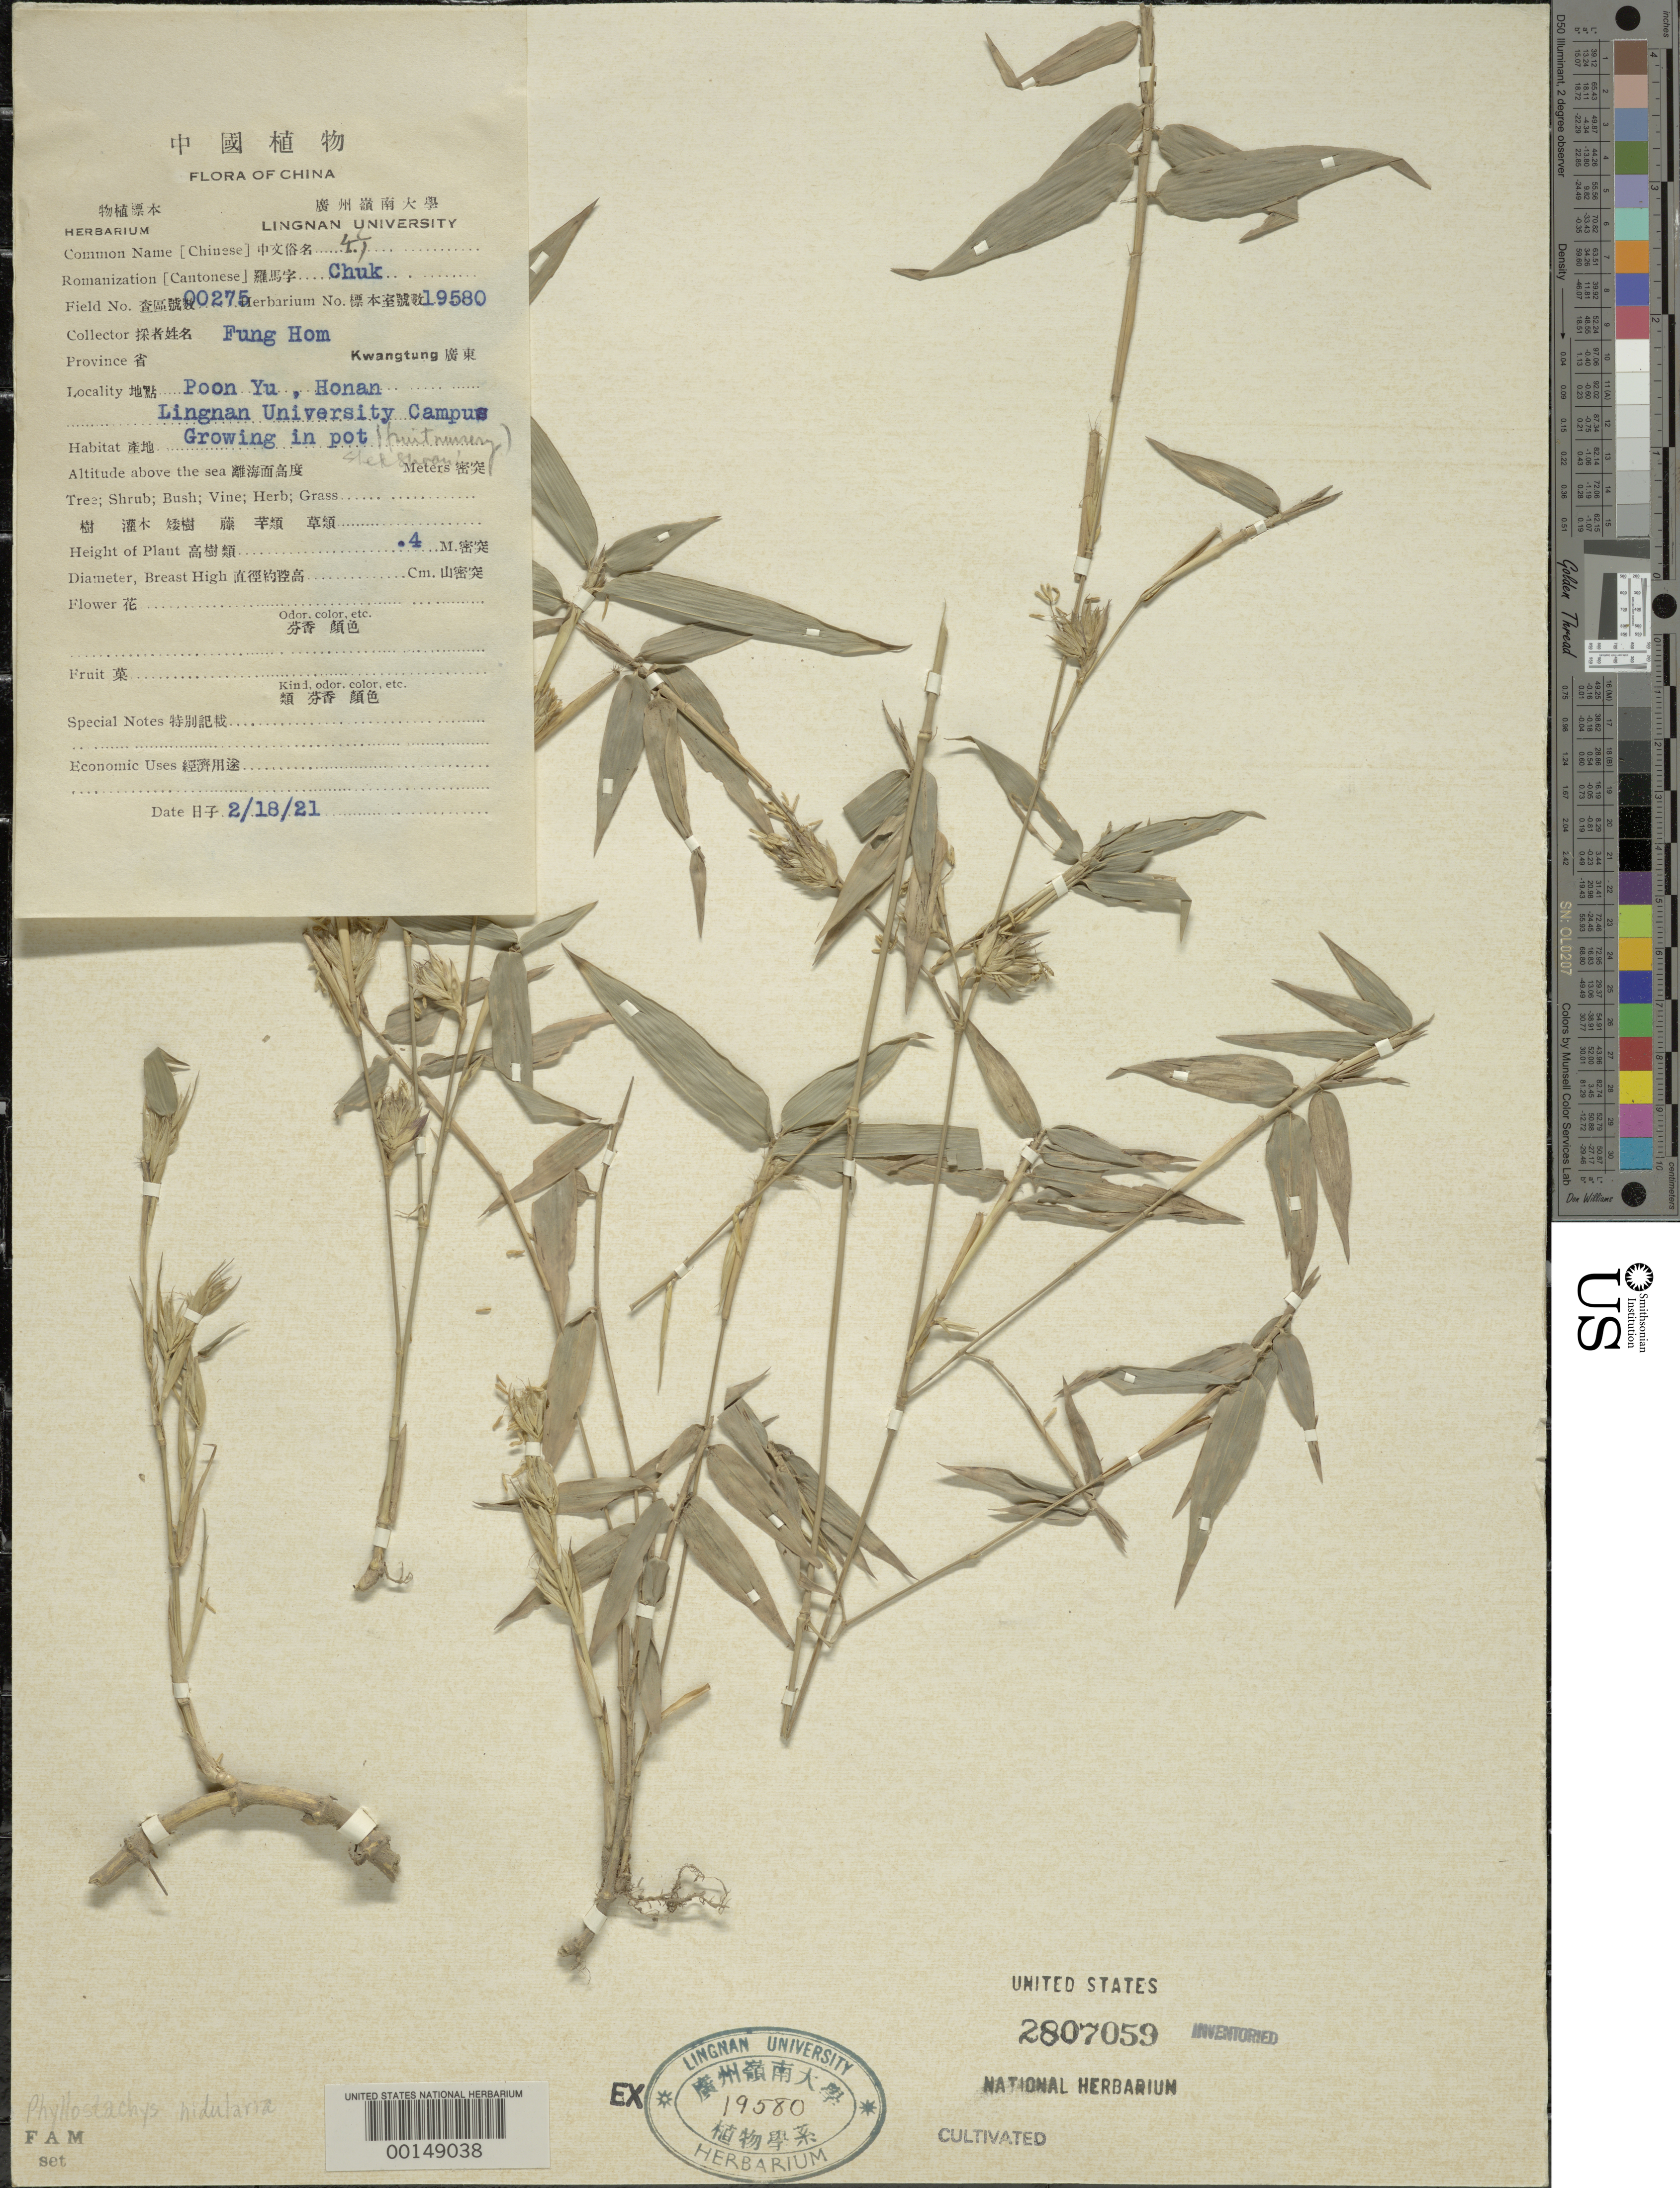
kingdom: Plantae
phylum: Tracheophyta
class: Liliopsida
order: Poales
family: Poaceae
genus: Phyllostachys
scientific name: Phyllostachys nidularia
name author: Munro ex Fenzi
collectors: H. L. Fung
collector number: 275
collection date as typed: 18 Feb 1921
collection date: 1921-02-18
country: China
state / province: Guangdong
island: Honam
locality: Honan, poon yu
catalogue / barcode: US 2807059